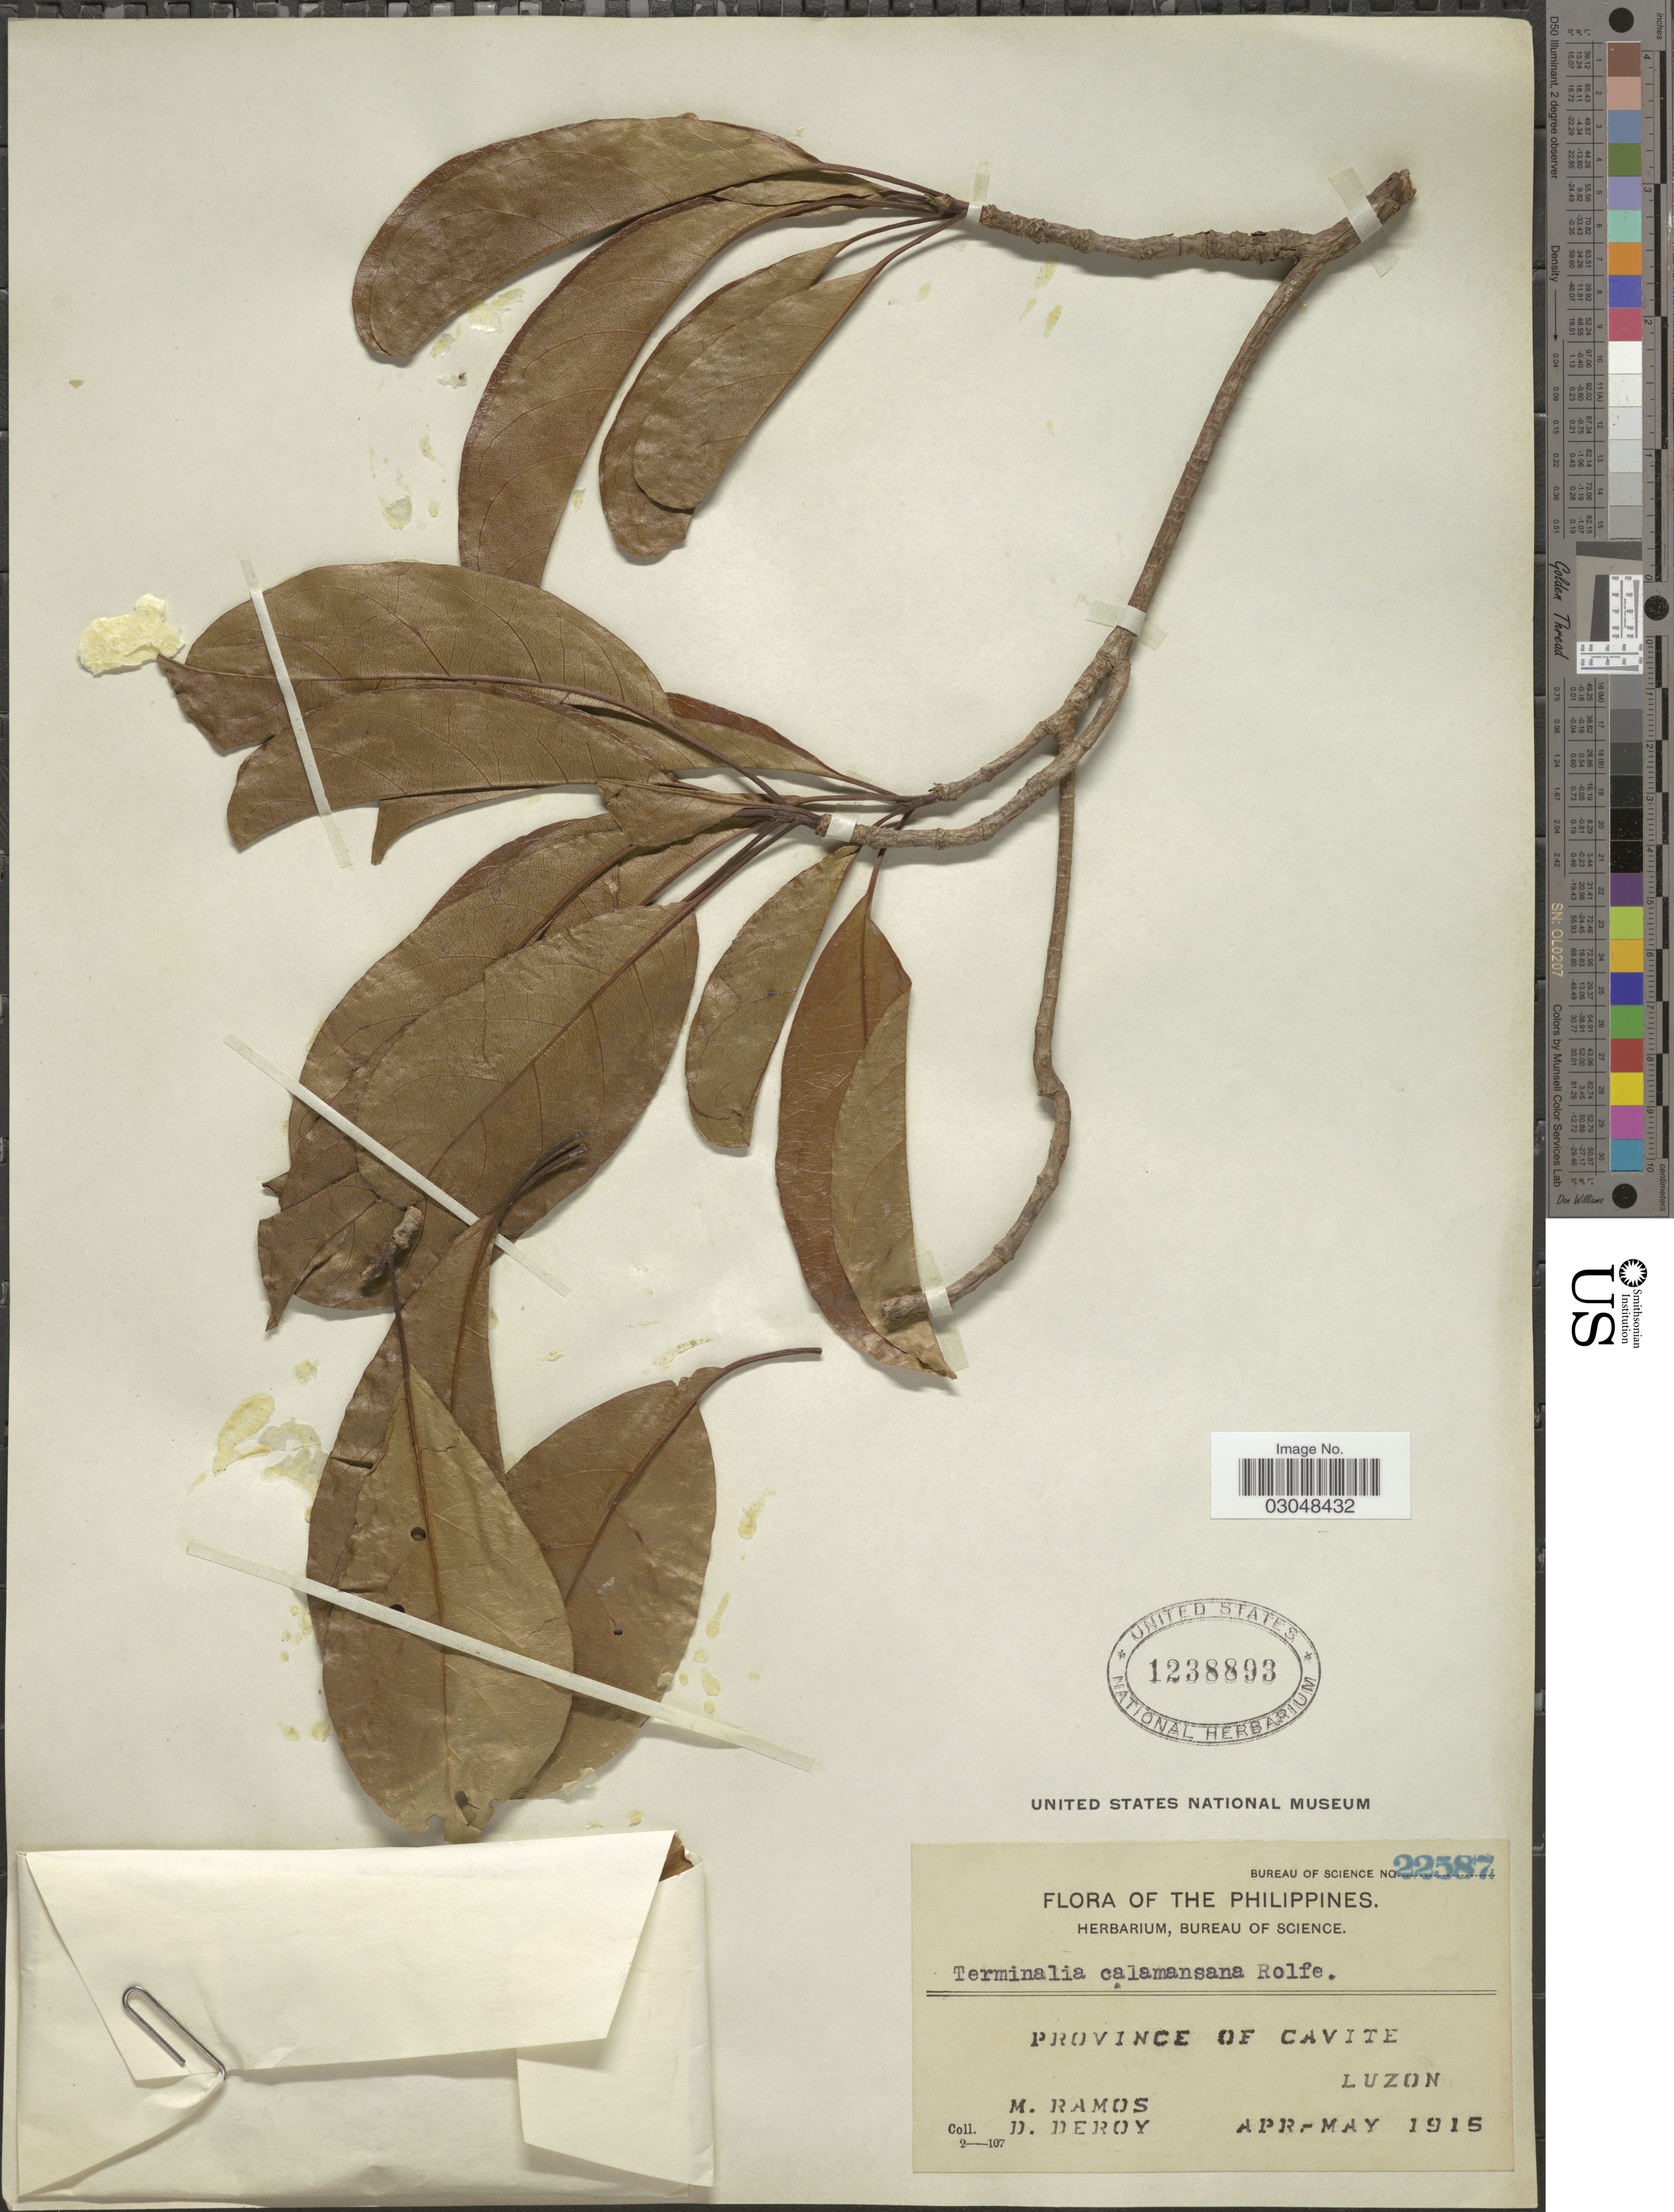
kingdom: Plantae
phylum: Tracheophyta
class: Magnoliopsida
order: Myrtales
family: Combretaceae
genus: Terminalia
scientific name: Terminalia calamansanai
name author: (Blanco) Rolfe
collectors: M. Ramos & D. Deroy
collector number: Bureau of Science 22587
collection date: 1915-04/1915-05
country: Philippines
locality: Province of Cavite. Luzon.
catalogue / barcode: US 1238893